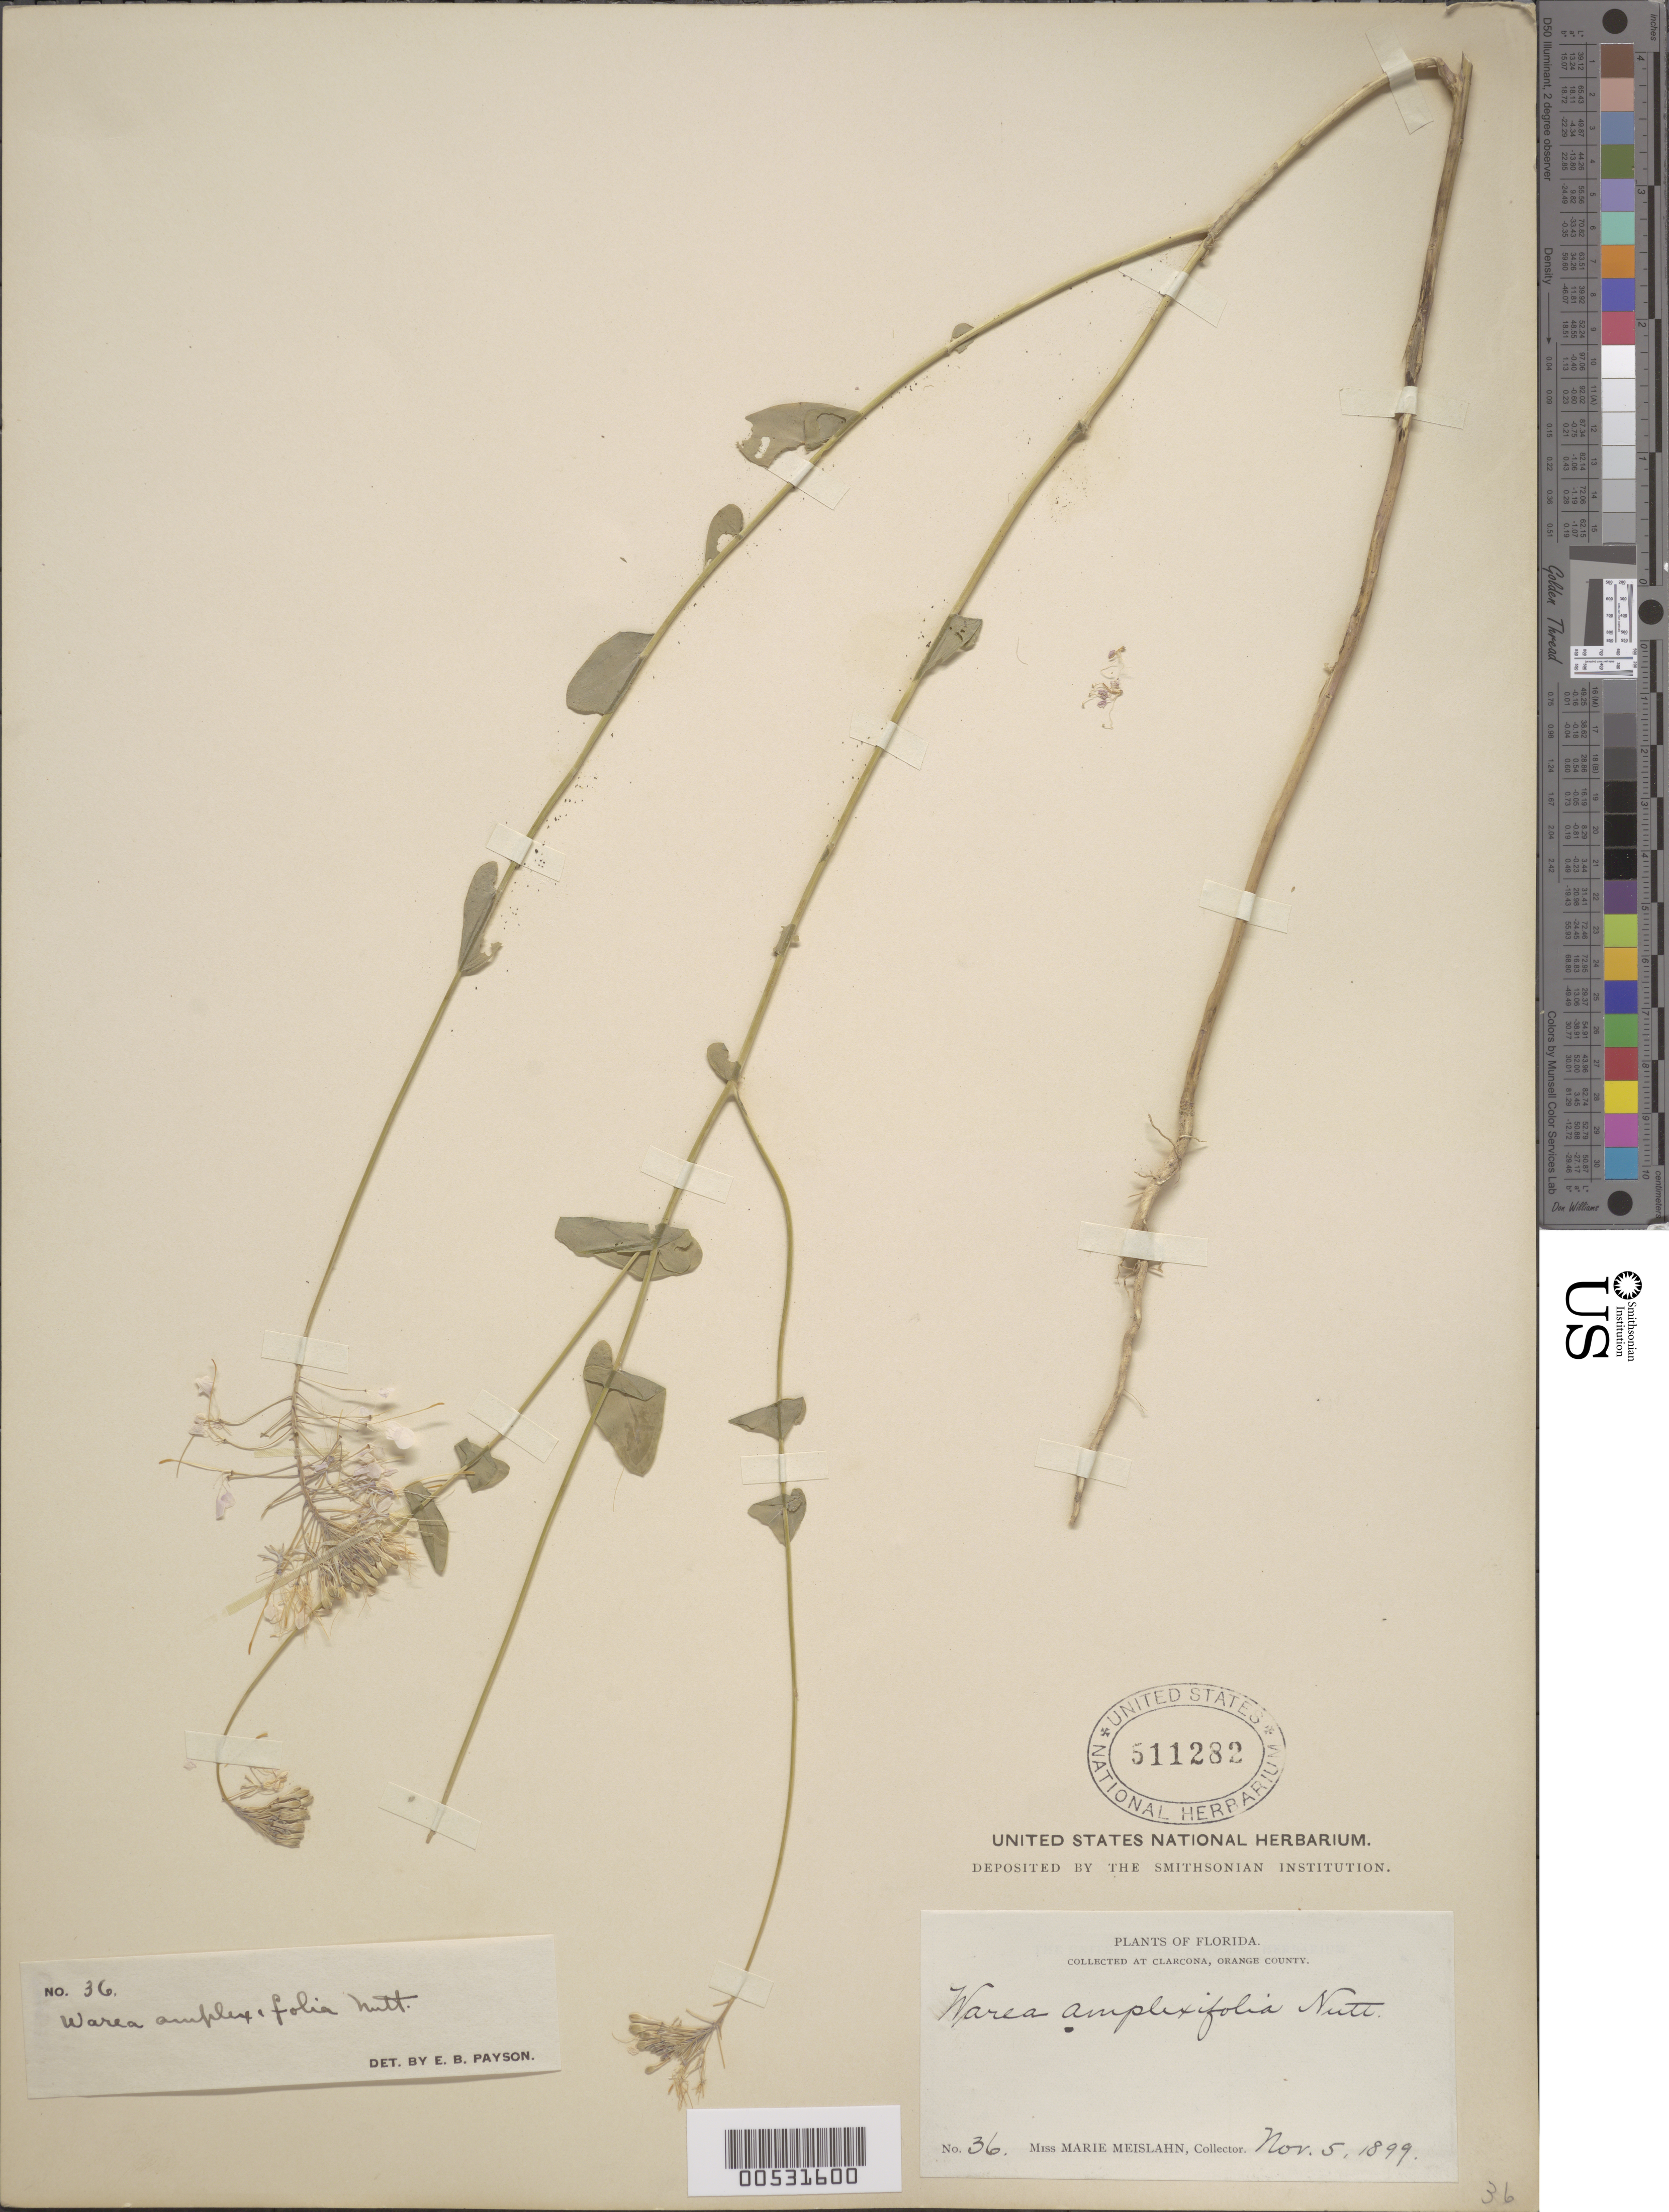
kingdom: Plantae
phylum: Tracheophyta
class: Magnoliopsida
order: Brassicales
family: Brassicaceae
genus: Warea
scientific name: Warea amplexifolia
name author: Nutt.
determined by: Payson, E. B.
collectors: M. Meislahn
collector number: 36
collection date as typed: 05 Nov 1899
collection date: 1899-11-05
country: United States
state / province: Florida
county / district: Orange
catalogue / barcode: US 511282